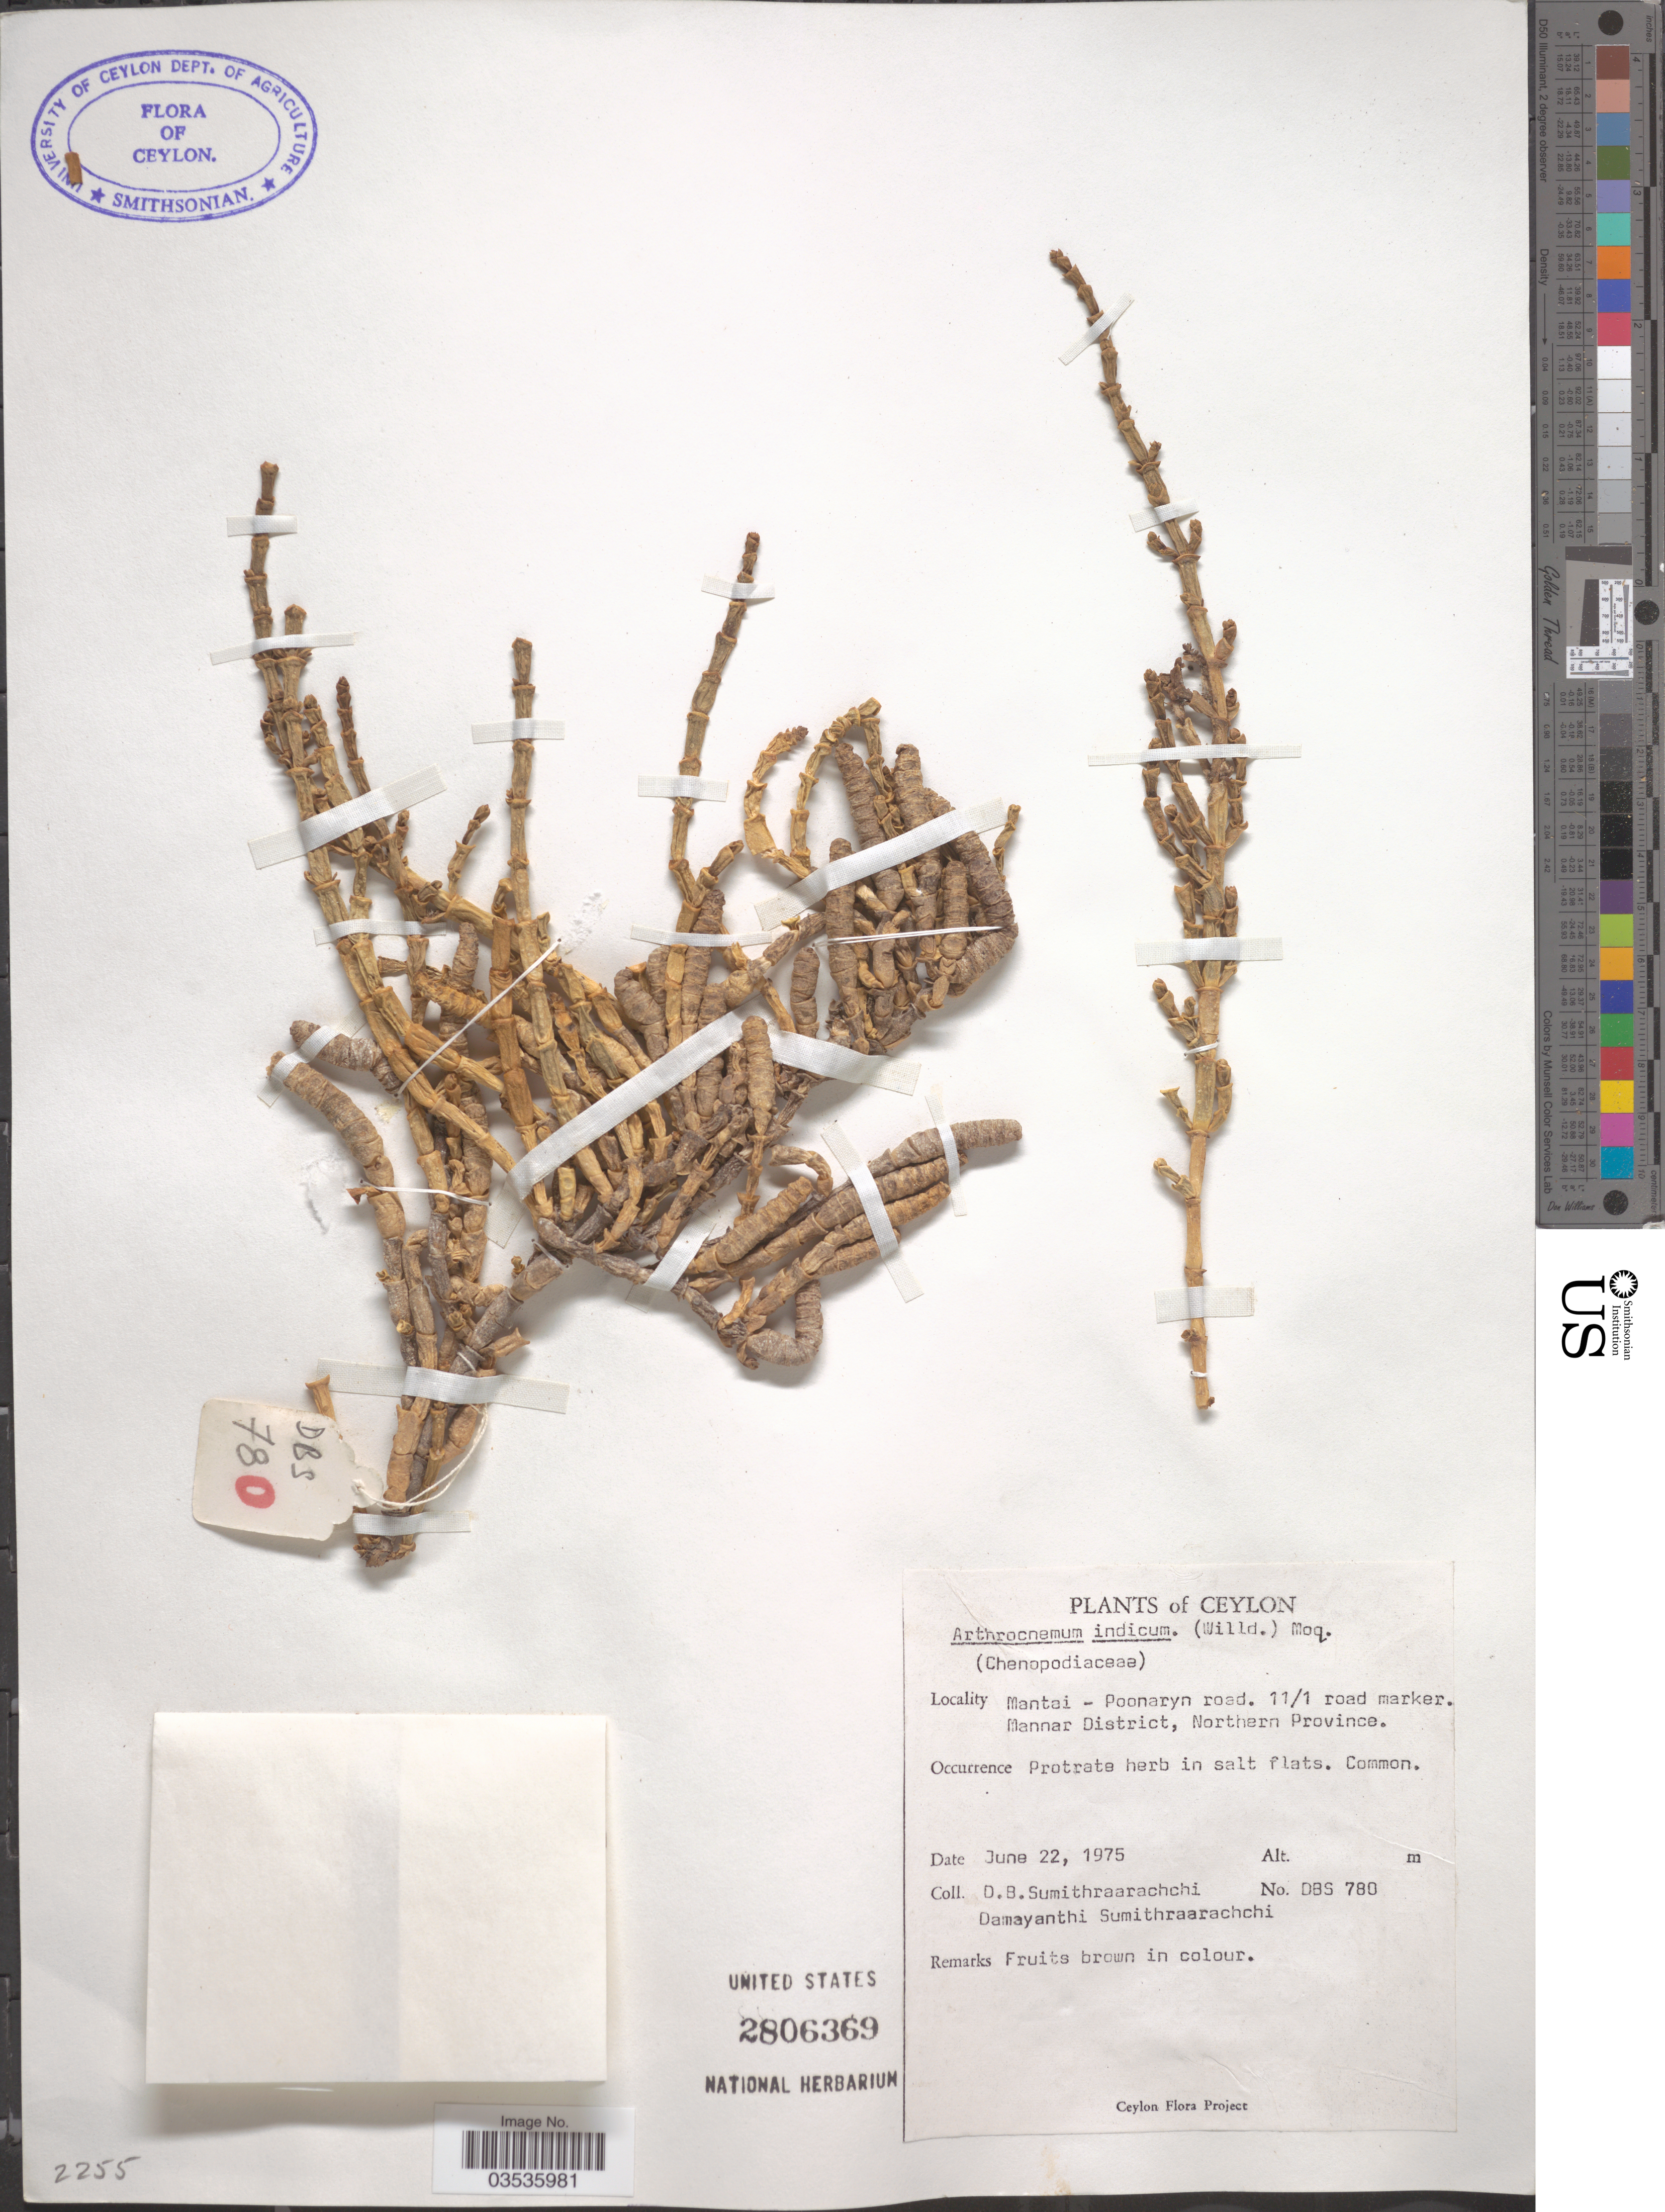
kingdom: Plantae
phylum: Tracheophyta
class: Magnoliopsida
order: Caryophyllales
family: Amaranthaceae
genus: Tecticornia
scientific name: Tecticornia indica subsp. indica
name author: (Willd.) K.A. Sheph. & Paul G. Wilson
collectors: D. B. Sumithraarachchi & D. Sumithraarachchi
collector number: DBS780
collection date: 1975-06-22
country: Sri Lanka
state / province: Northern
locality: Ceylon. Mantai - Poonaryn road. 11/1 road marker. Mannar District.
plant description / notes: Cited in Fl. Ceylon, vol. 9: 19. 1995 as Halosarcia indica (Willd.) Paul G. Wilson subsp. indica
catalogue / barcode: US 2806369